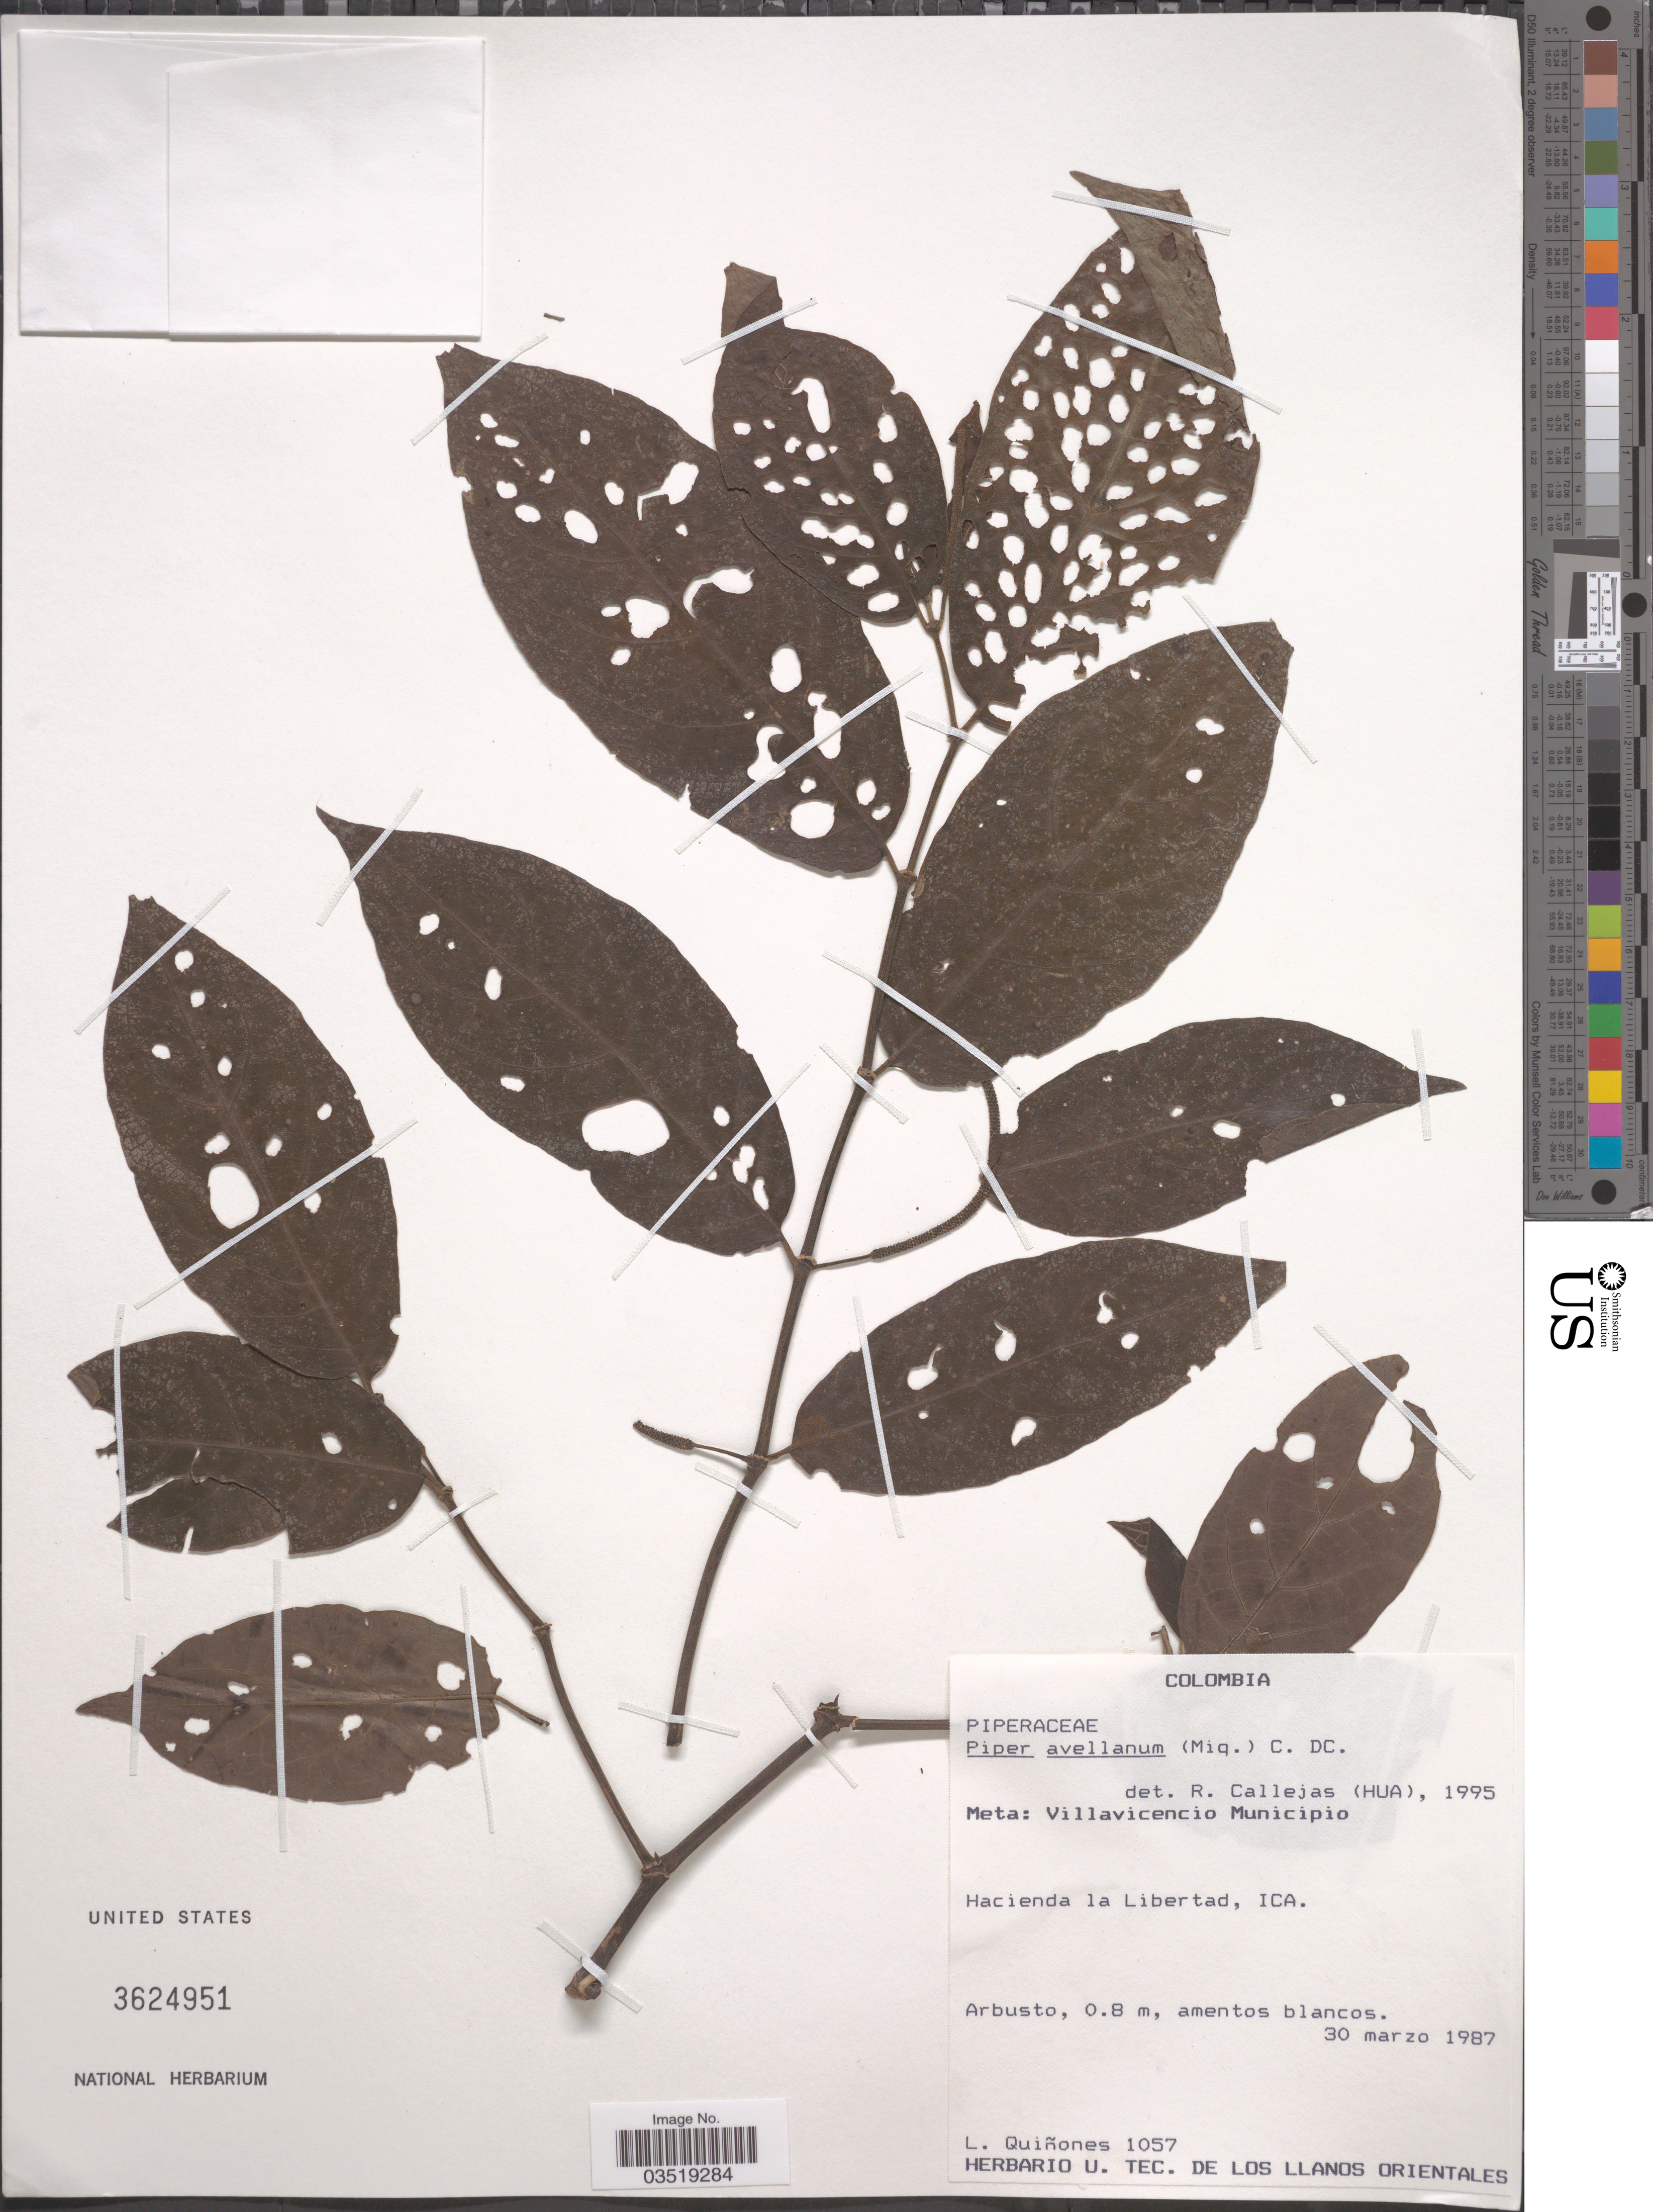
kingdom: Plantae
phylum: Tracheophyta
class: Magnoliopsida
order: Piperales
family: Piperaceae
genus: Piper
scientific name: Piper avellanum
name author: (Miq.) C. DC.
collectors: L. Quinones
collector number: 1057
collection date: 1987-03-30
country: Colombia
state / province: Meta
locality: Villavicencio Municipio. Hacienda la Libertad, ICA.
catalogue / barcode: US 3624951